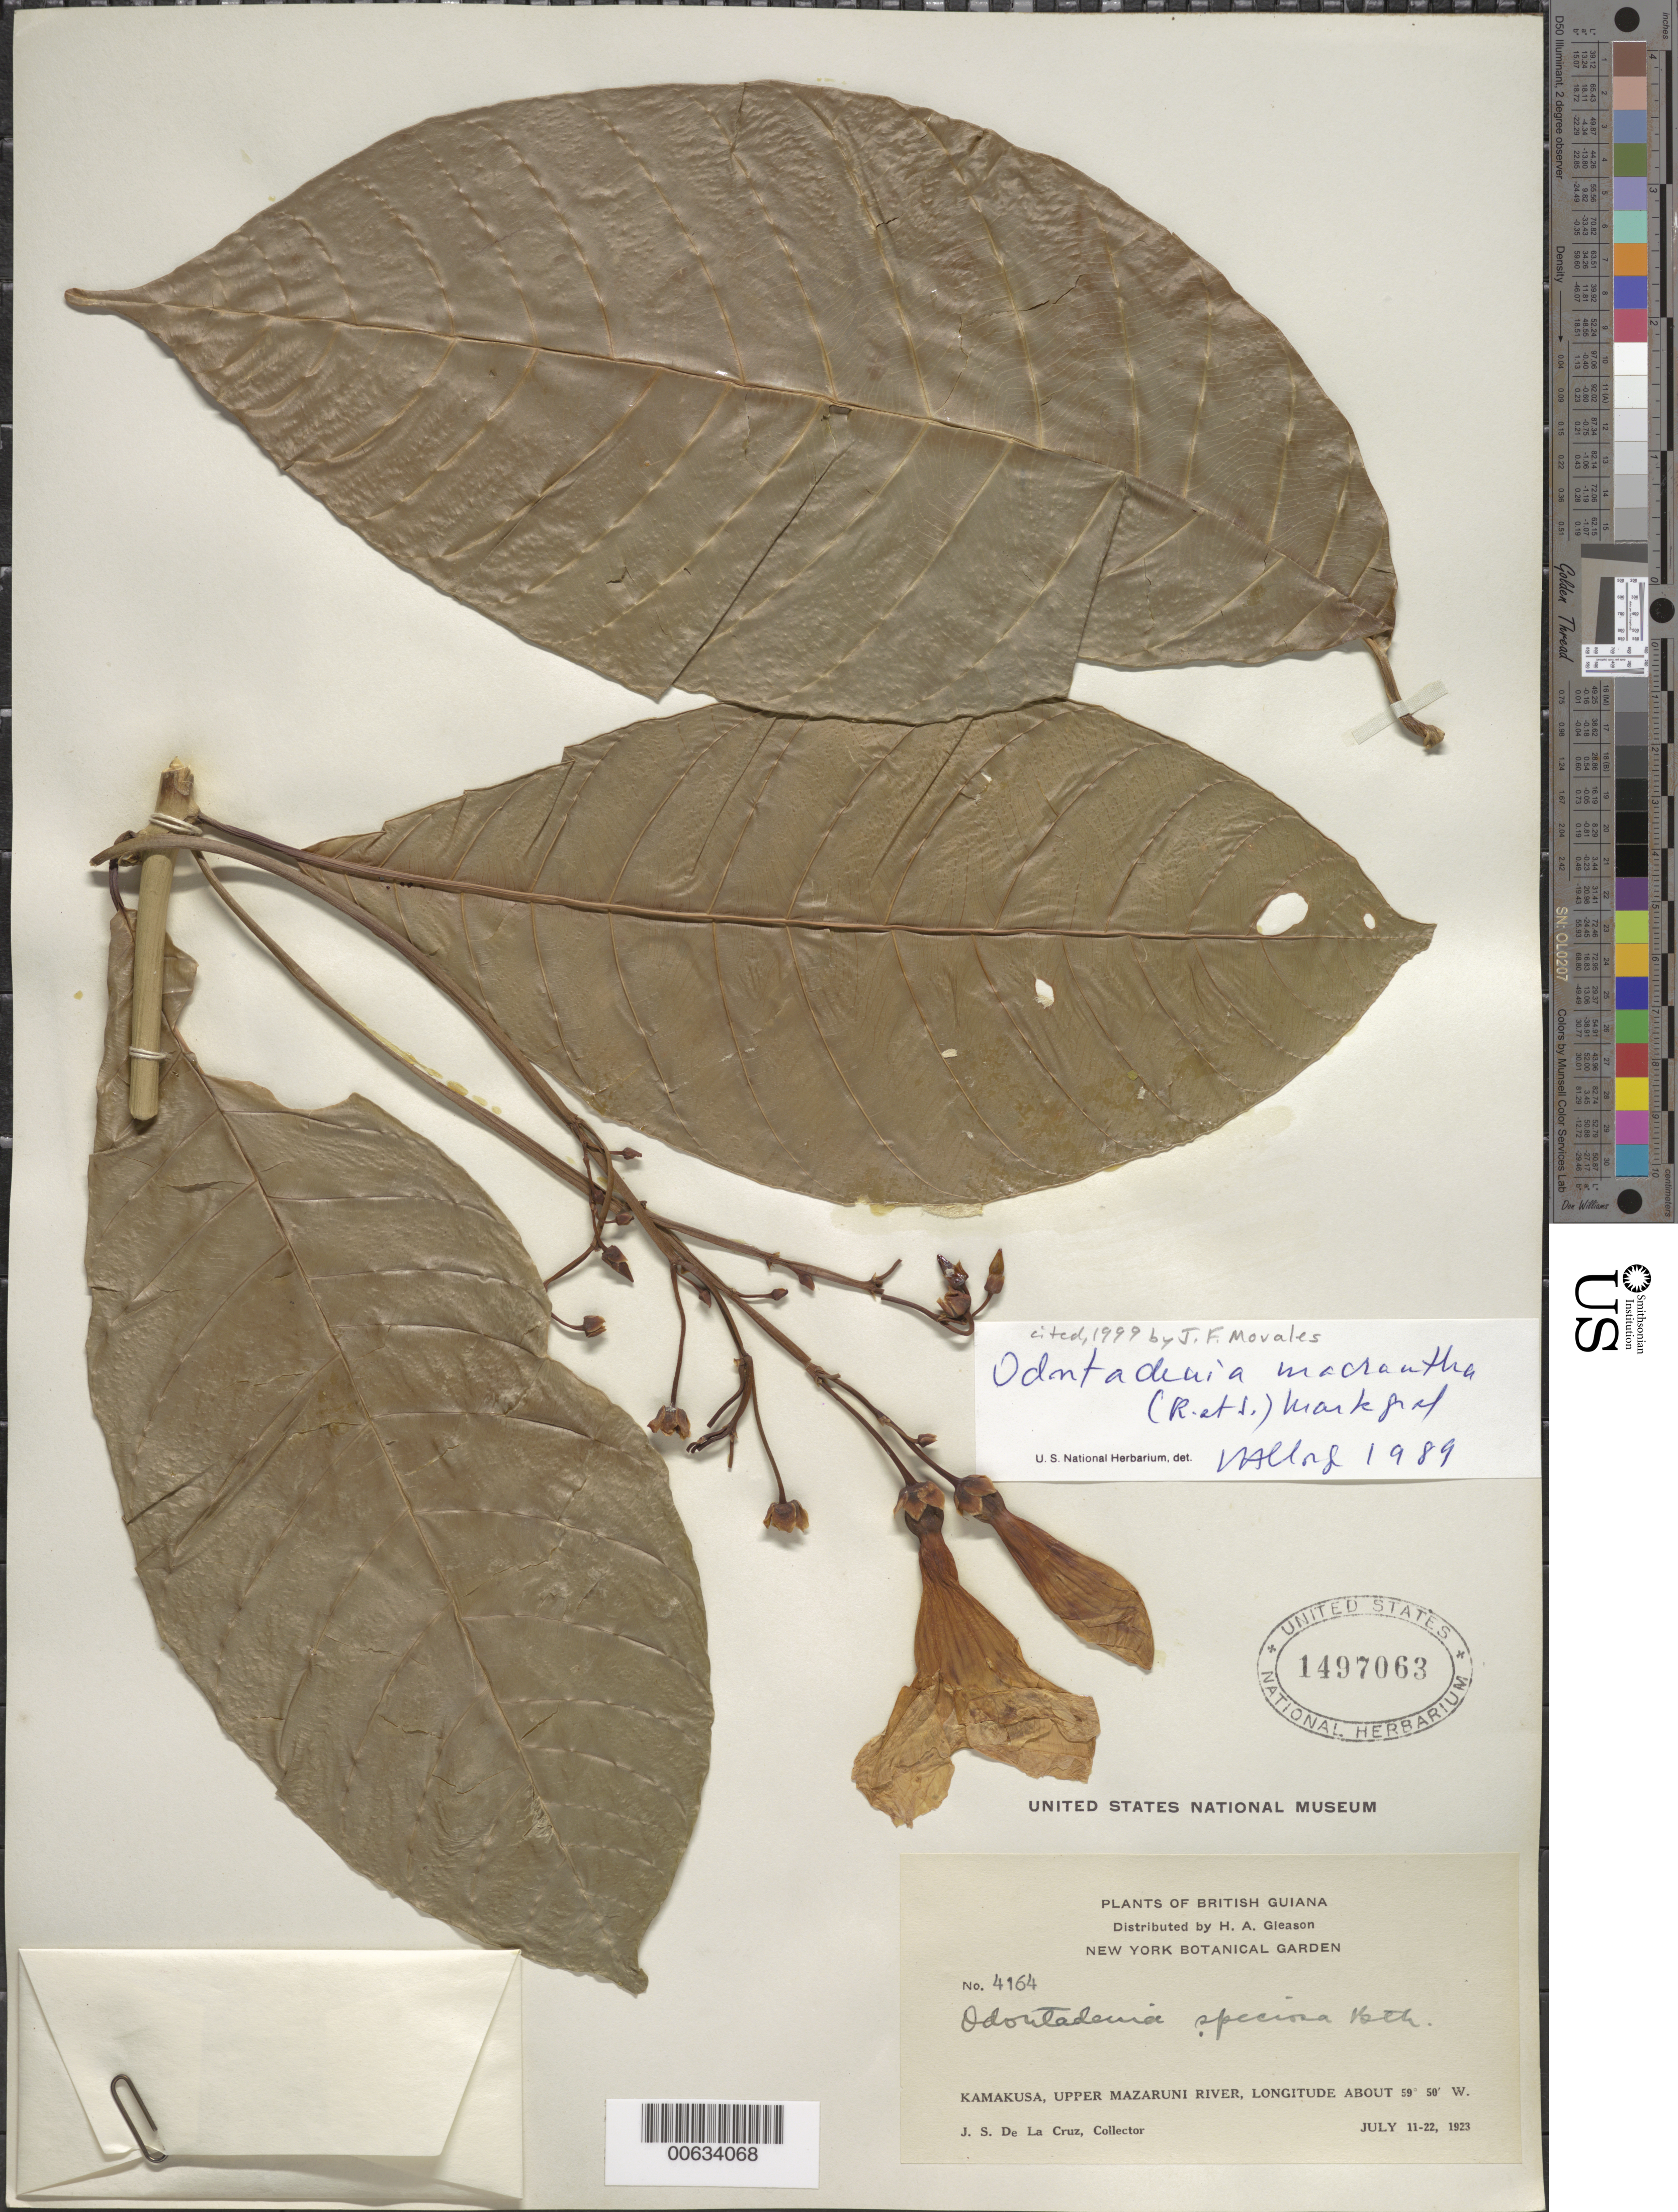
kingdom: Plantae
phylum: Tracheophyta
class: Magnoliopsida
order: Gentianales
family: Apocynaceae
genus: Odontadenia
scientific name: Odontadenia macrantha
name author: (Roem. & Schult.) Markgr.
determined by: Allorge, L.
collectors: J. S. de la Cruz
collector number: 4164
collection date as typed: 11-Jul-23 to 22-Jul-23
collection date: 1923-07-11/1923-07-22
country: Guyana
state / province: Cuyuni-Mazaruni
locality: Kamakusa, Upper Mazaruni R.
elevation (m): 100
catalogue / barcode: US 1497063